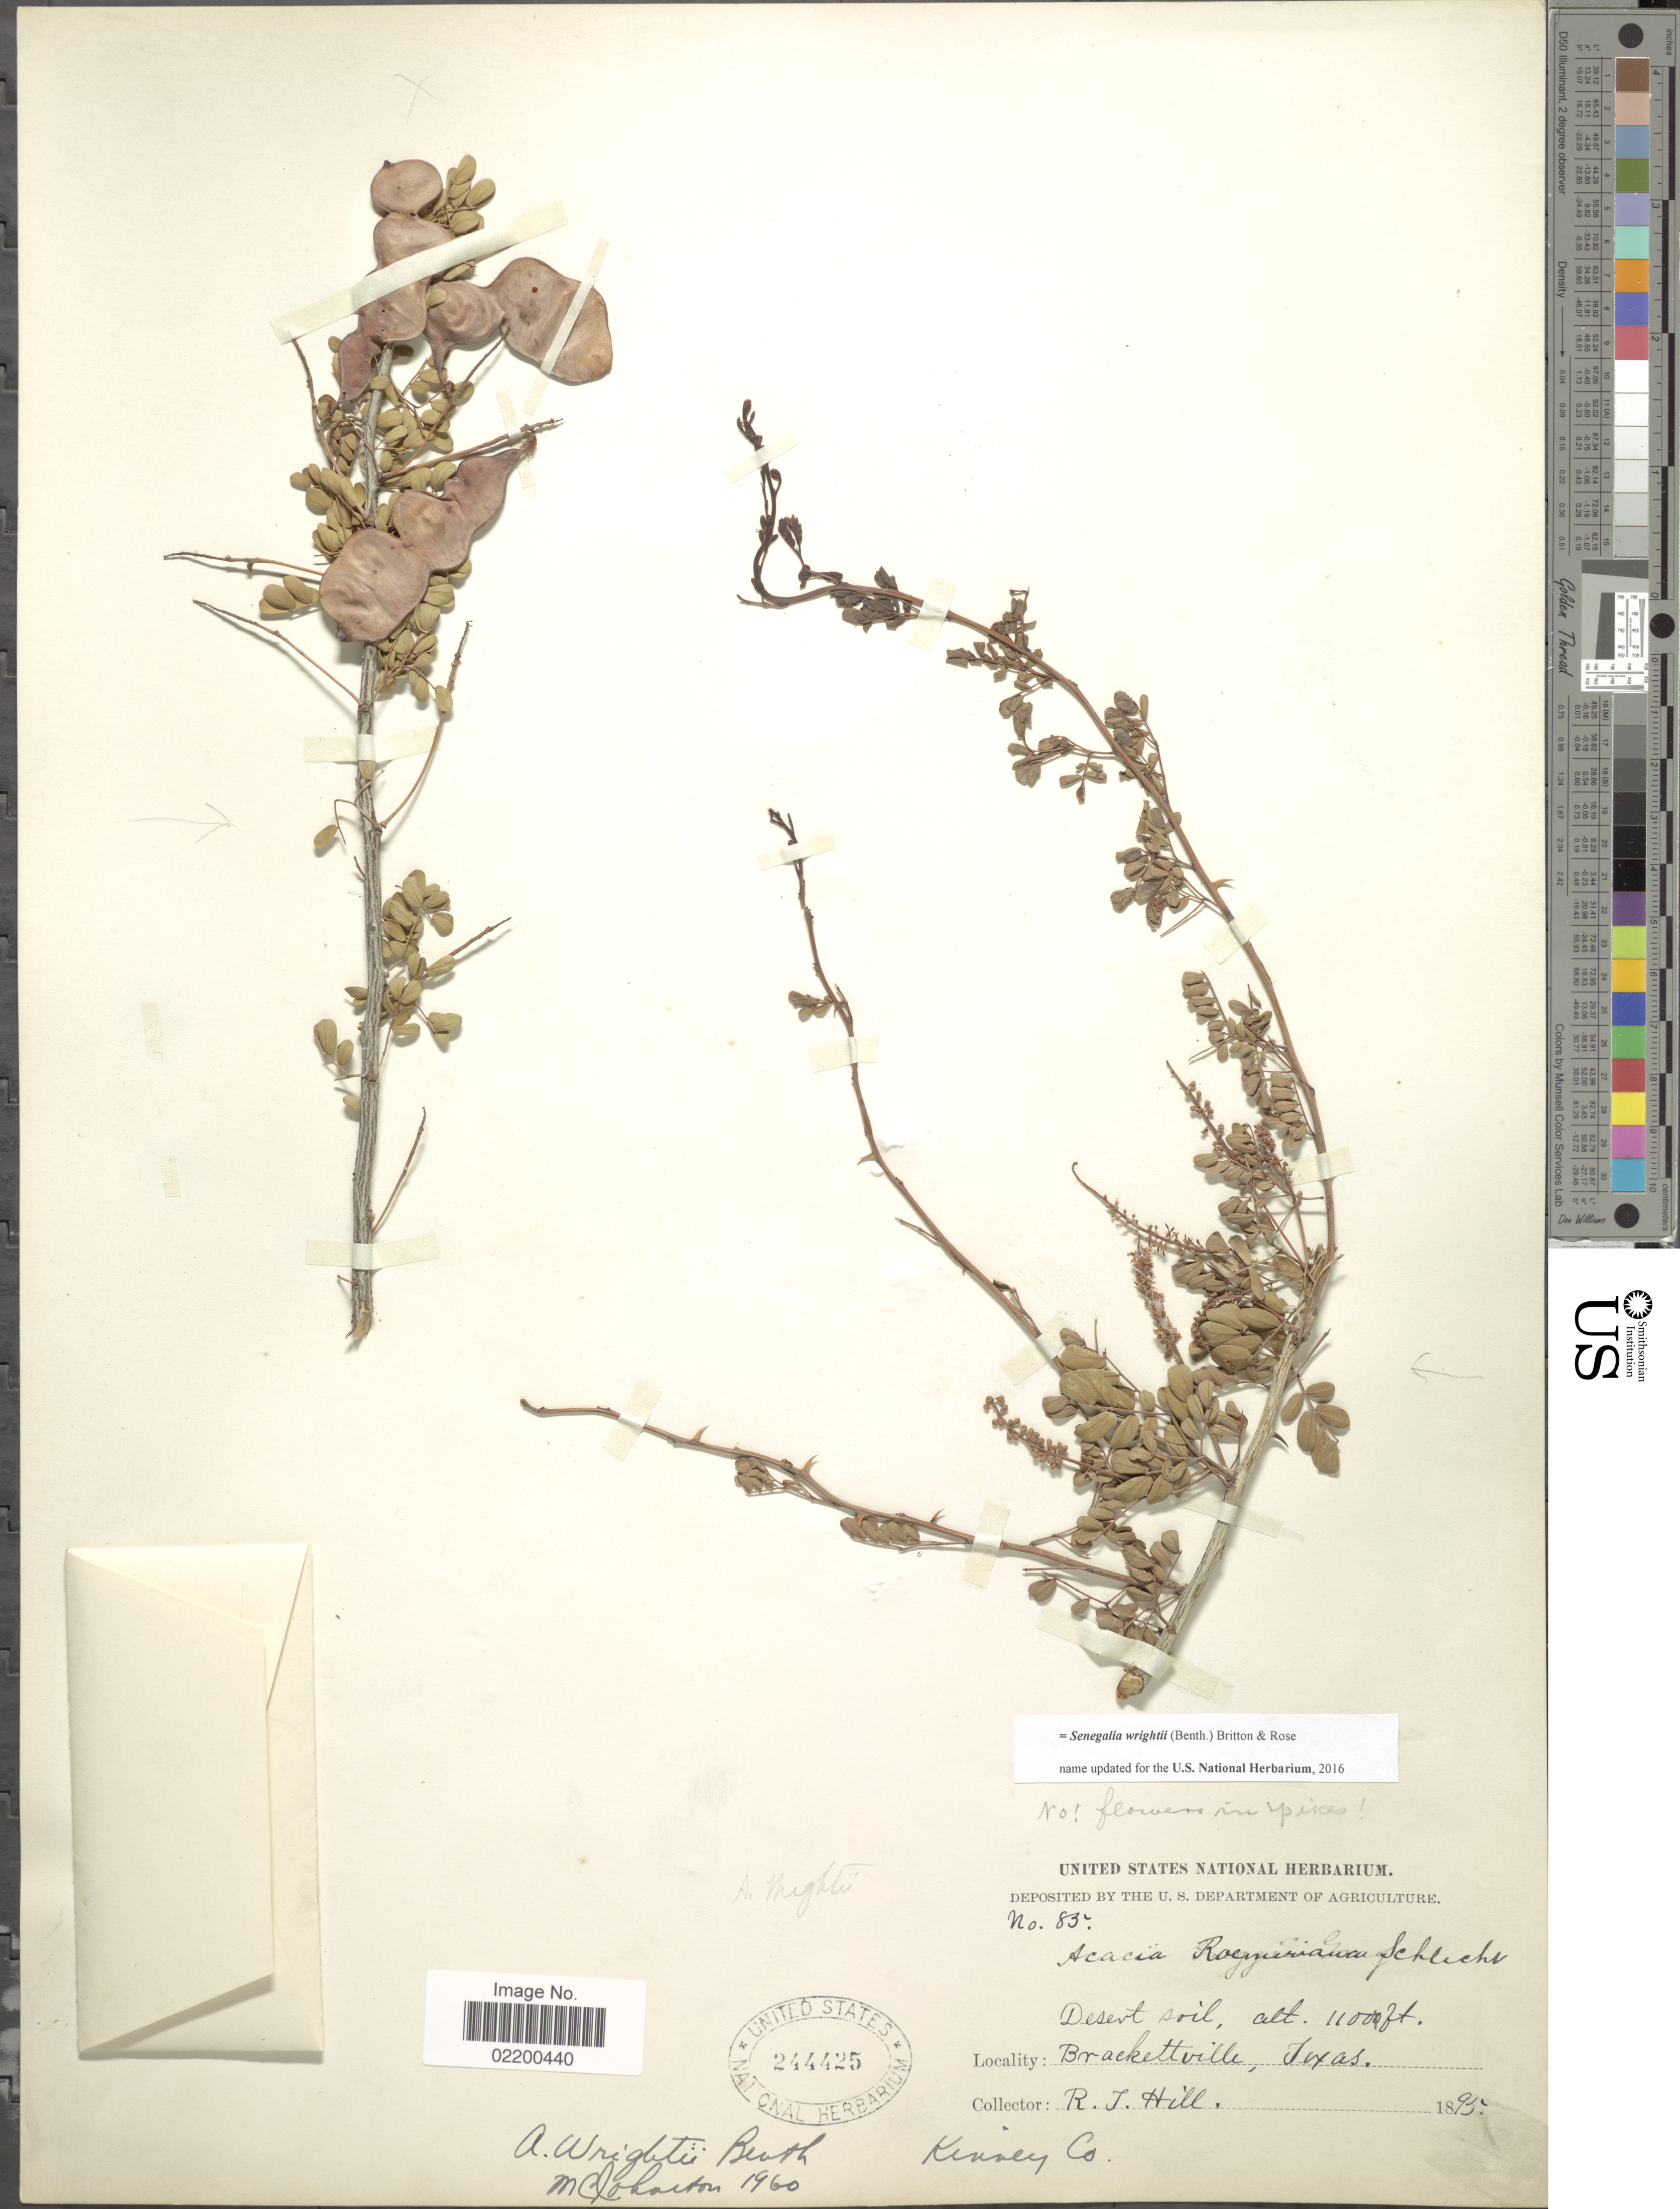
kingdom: Plantae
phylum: Tracheophyta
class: Magnoliopsida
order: Fabales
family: Fabaceae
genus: Senegalia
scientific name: Senegalia wrightii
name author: (Benth.) Britton & Rose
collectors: R. J. Hill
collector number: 85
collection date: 1895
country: United States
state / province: Texas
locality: Brackettville, Texas, Kinney Co.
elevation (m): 3353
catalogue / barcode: US 244425